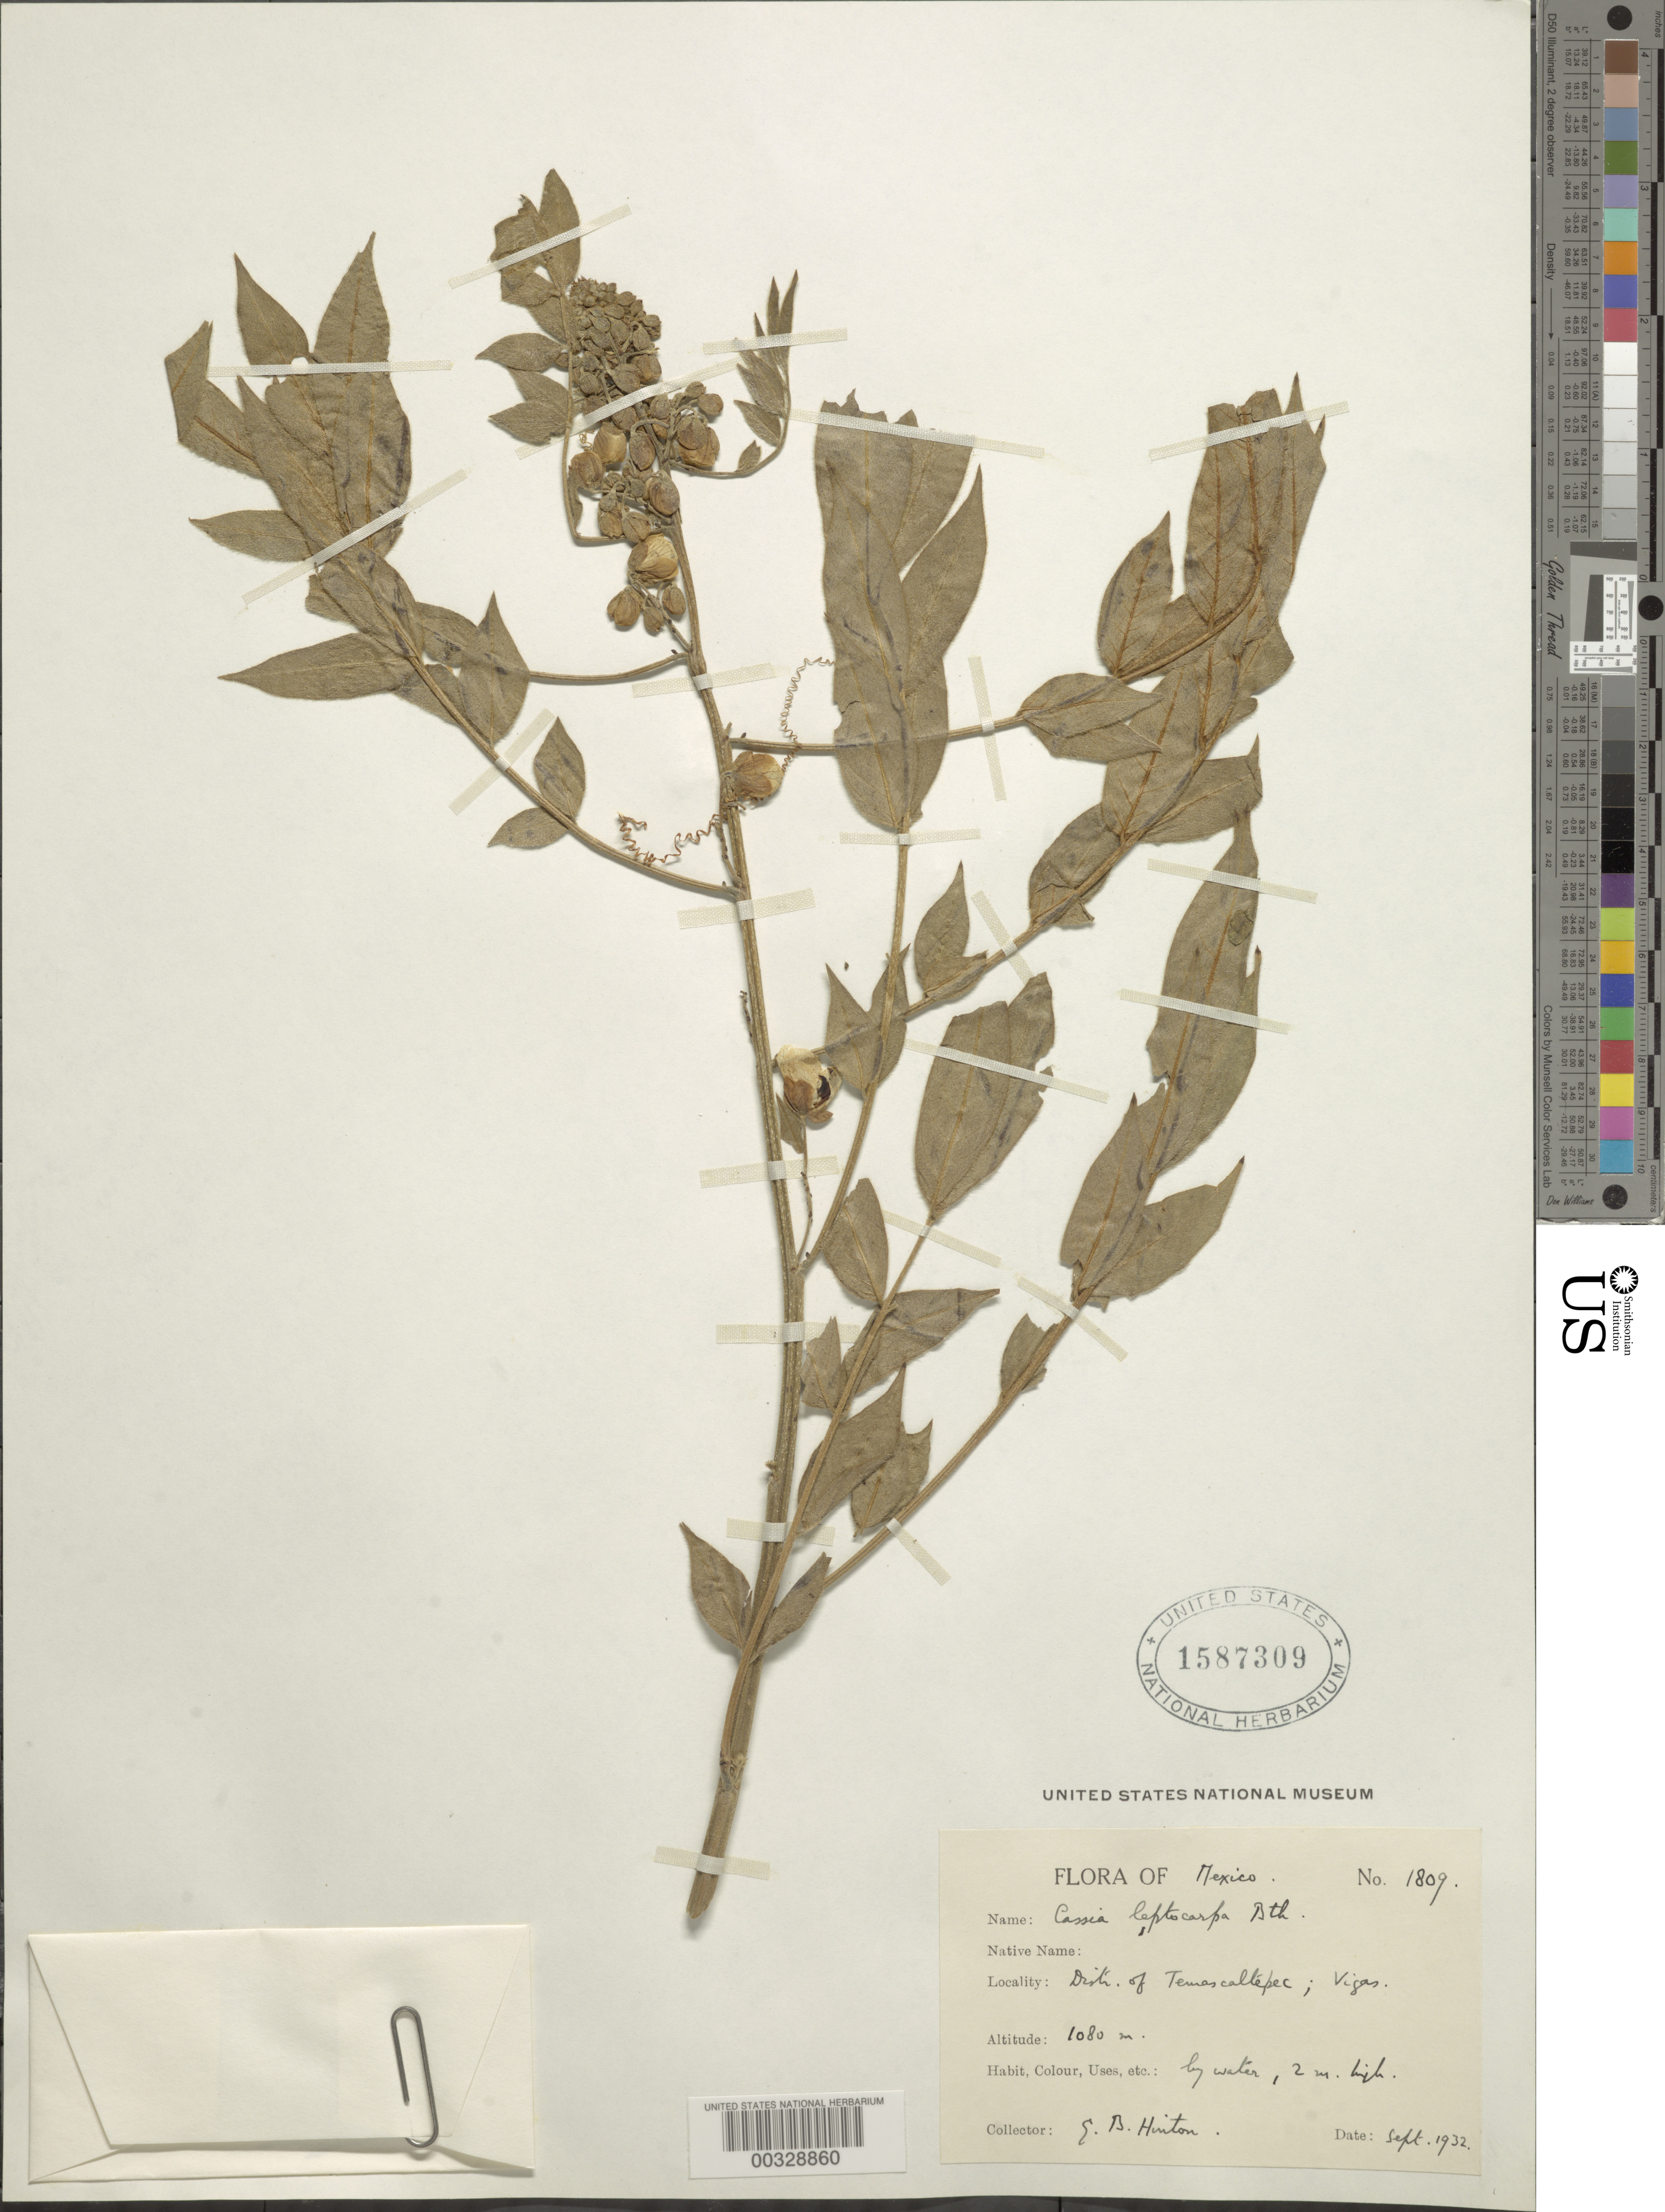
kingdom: Plantae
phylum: Tracheophyta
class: Magnoliopsida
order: Fabales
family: Fabaceae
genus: Senna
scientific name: Senna hirsuta var. leptocarpa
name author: (Benth.) H.S. Irwin & Barneby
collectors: G. B. Hinton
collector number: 1809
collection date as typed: Sep 1932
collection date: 1932-09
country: Mexico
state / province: México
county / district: Temascaltepec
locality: Vigas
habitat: By water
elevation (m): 1080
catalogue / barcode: US 1587309